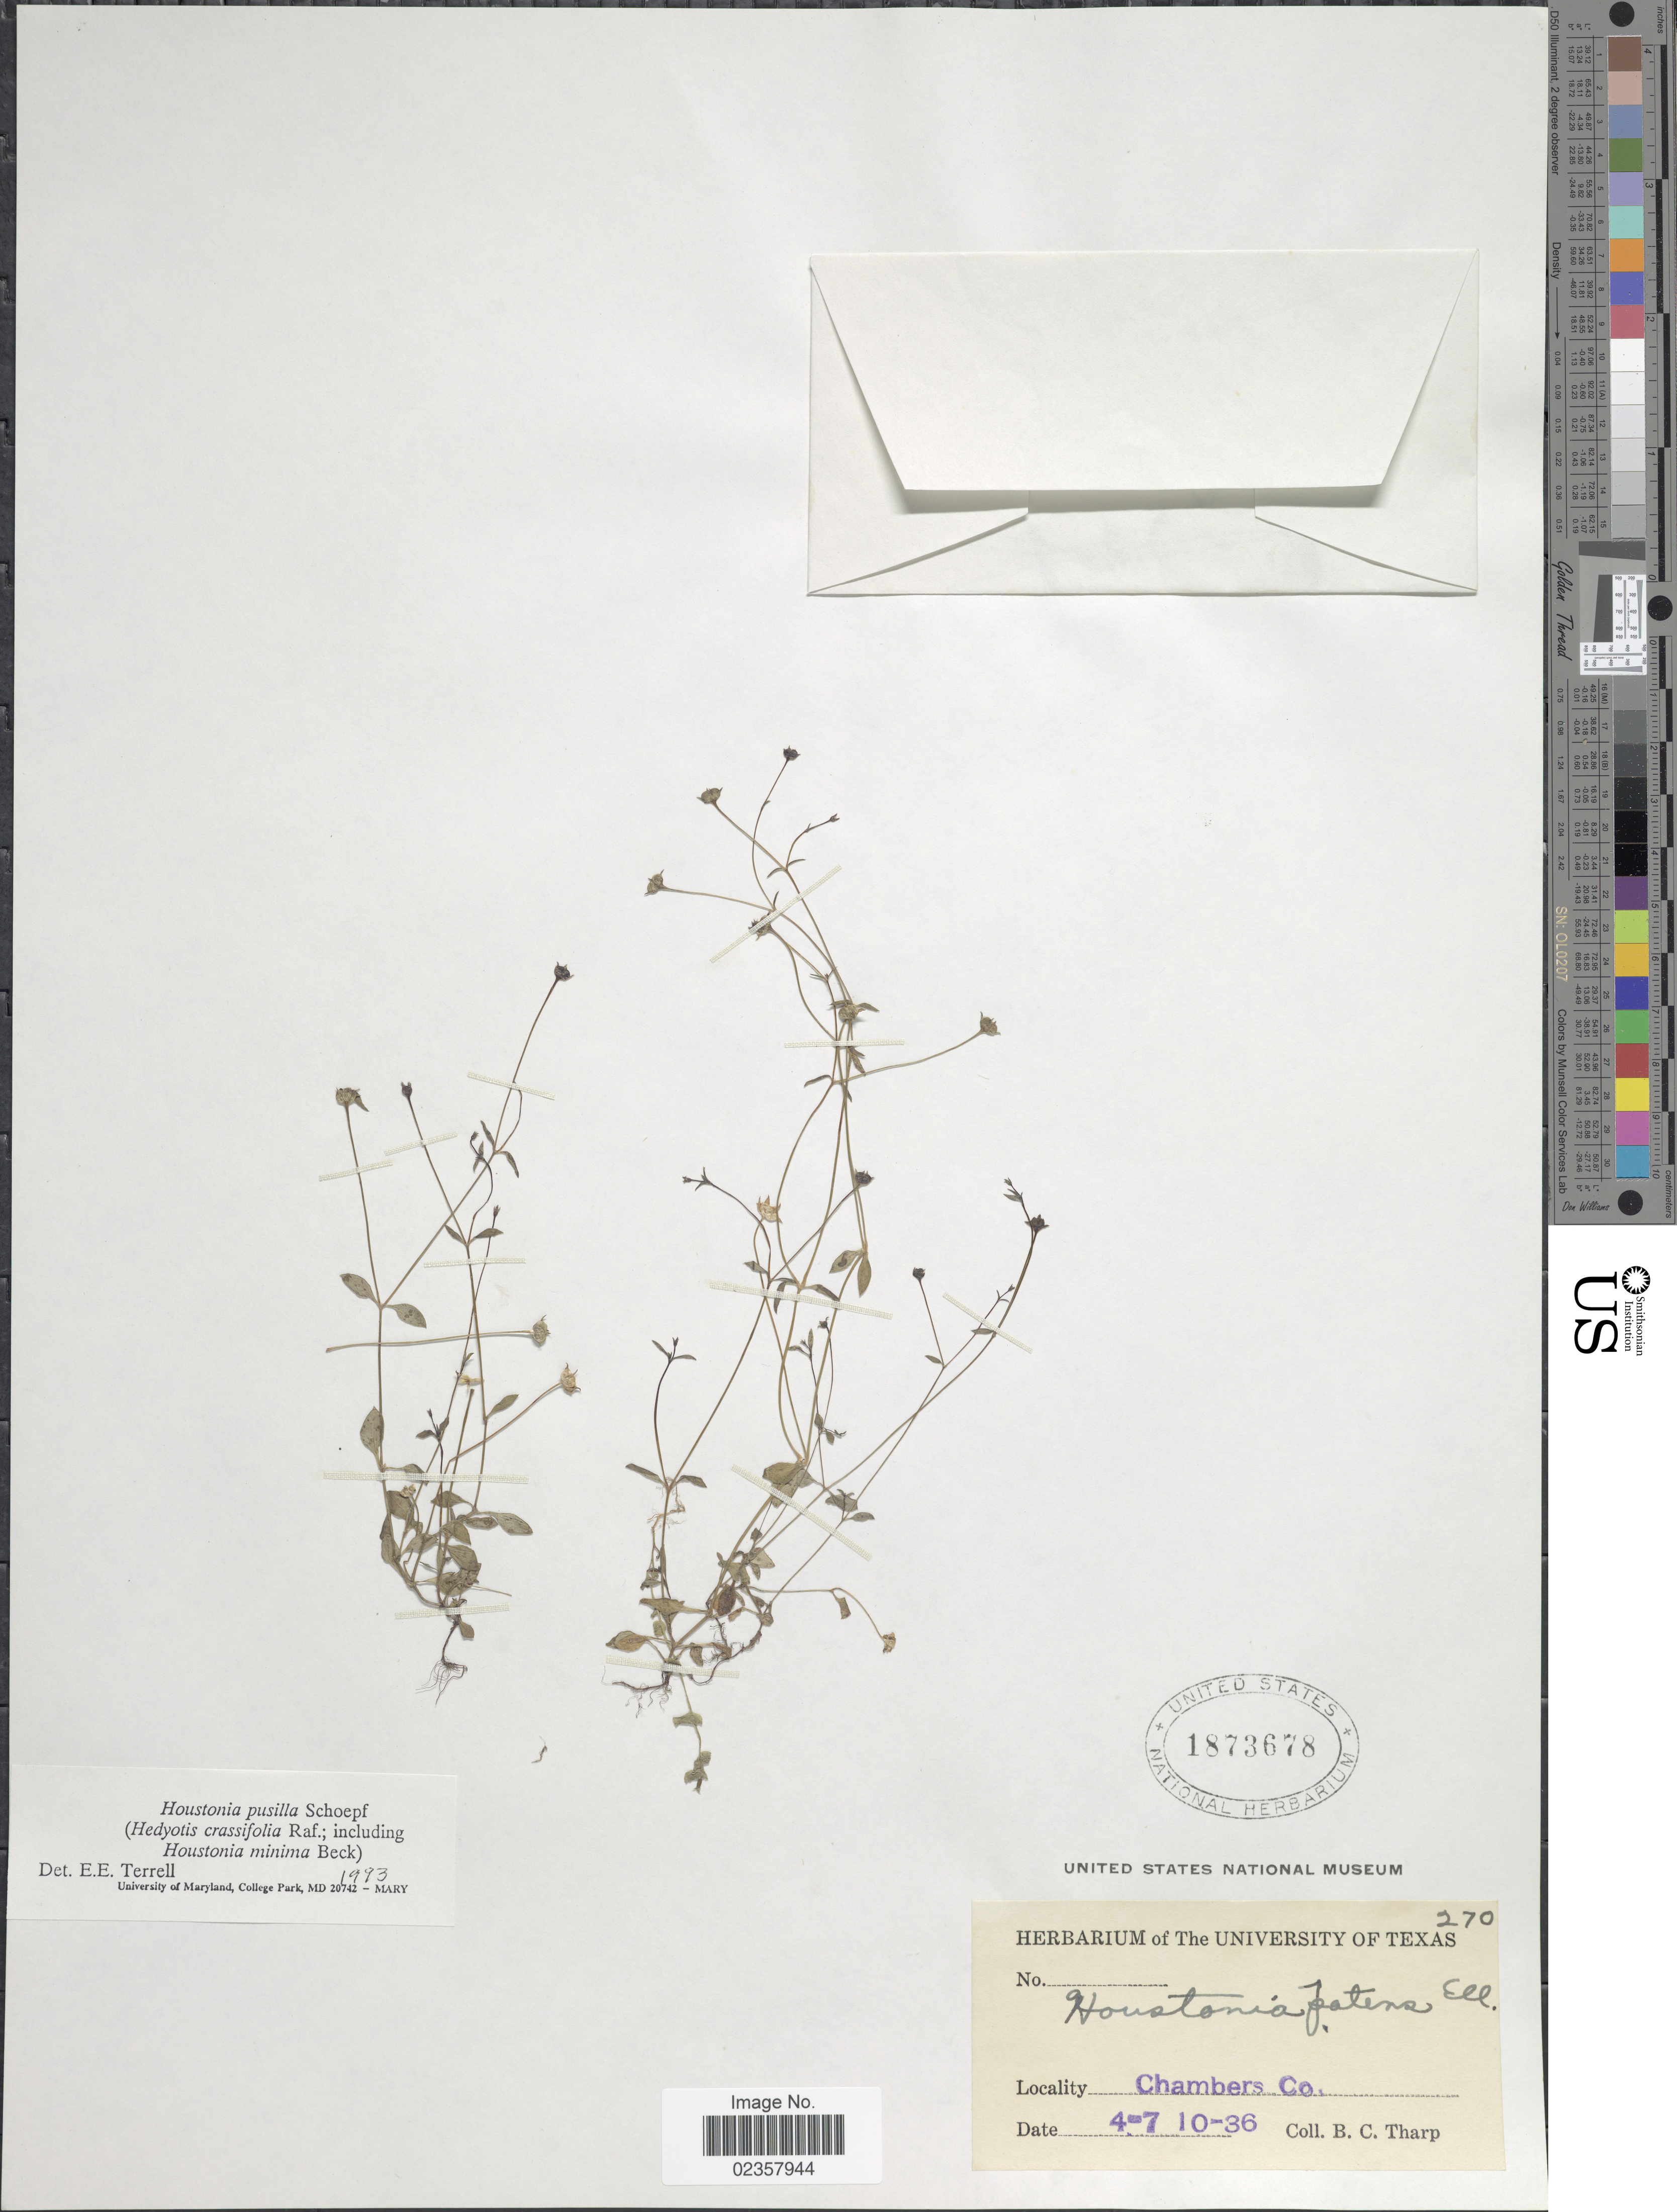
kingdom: Plantae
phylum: Tracheophyta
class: Magnoliopsida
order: Gentianales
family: Rubiaceae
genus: Houstonia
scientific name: Houstonia pusilla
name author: Schoepf.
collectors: B. C. Tharp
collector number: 270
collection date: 1936-10-04/1936-10-07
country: United States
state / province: Texas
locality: Chambers Co.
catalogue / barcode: US 1873678